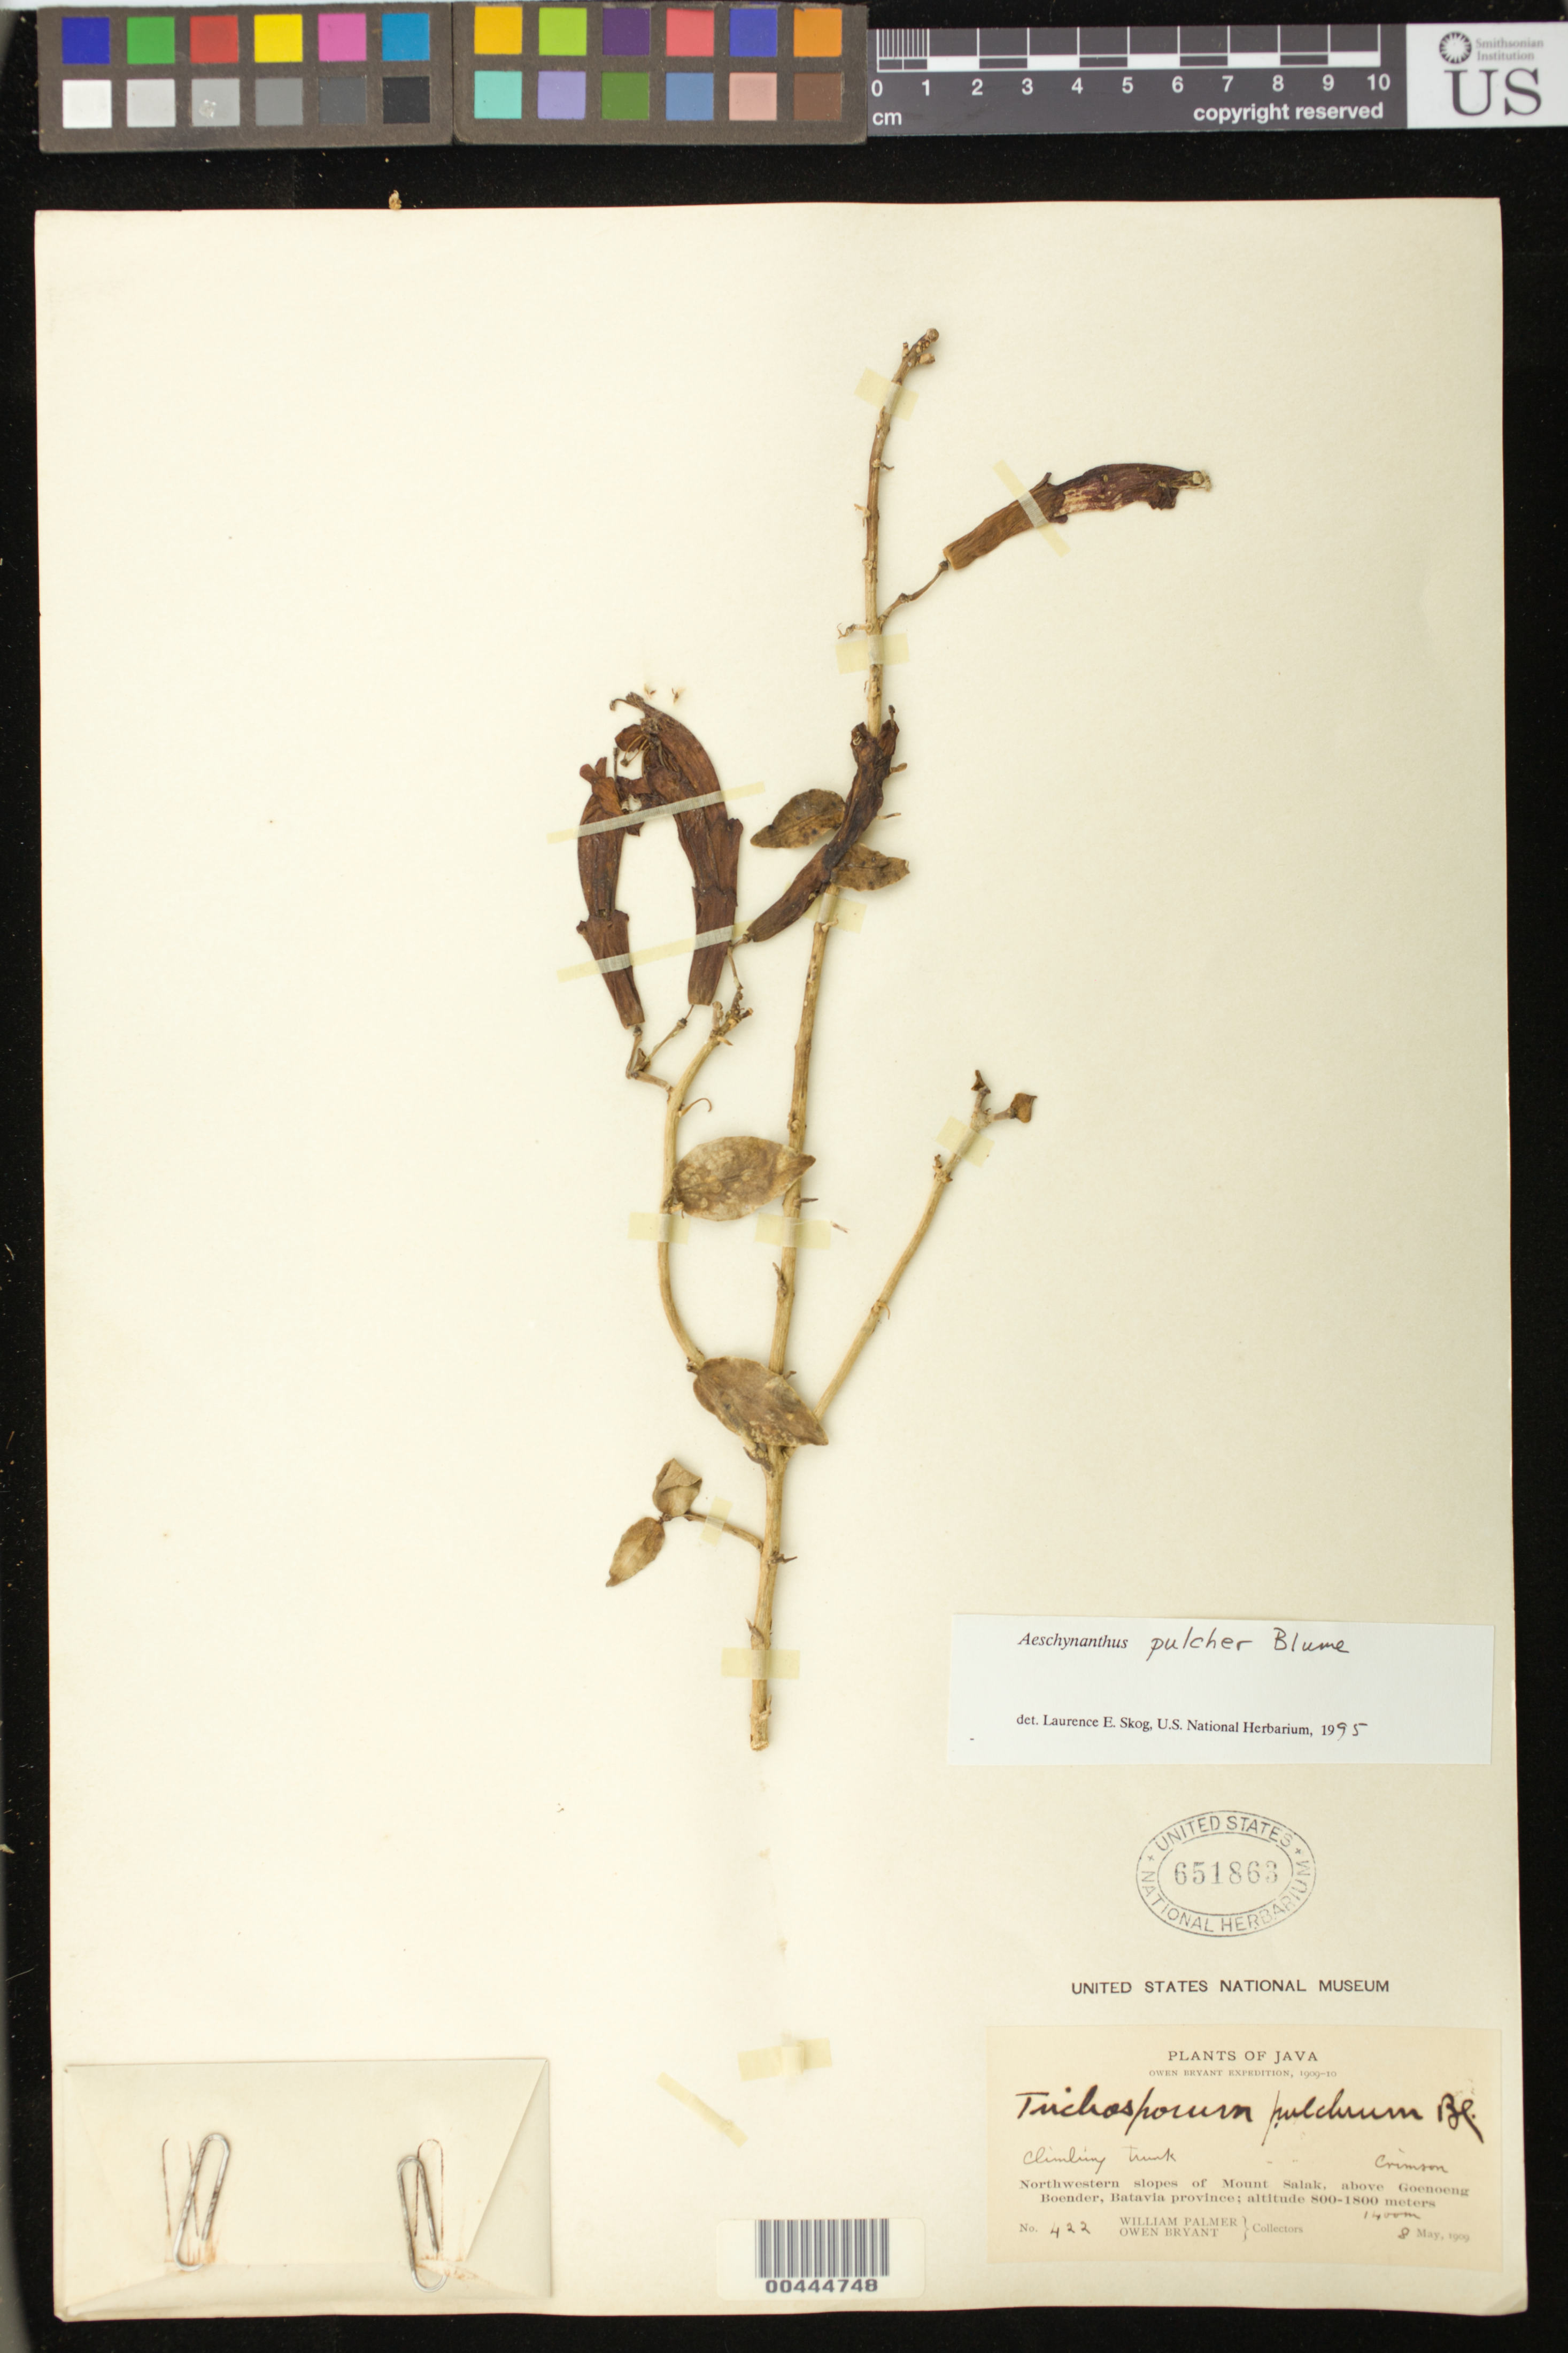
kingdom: Plantae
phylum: Tracheophyta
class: Magnoliopsida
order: Lamiales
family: Gesneriaceae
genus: Aeschynanthus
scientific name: Aeschynanthus pulcher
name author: (Blume) G. Don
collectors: W. Palmer & O. Bryant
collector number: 422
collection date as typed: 08 May 1909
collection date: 1909-05-08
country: Indonesia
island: Java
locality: Nw slopes of mount salak, above goenoeng boender, batavia prov.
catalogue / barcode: US 651863